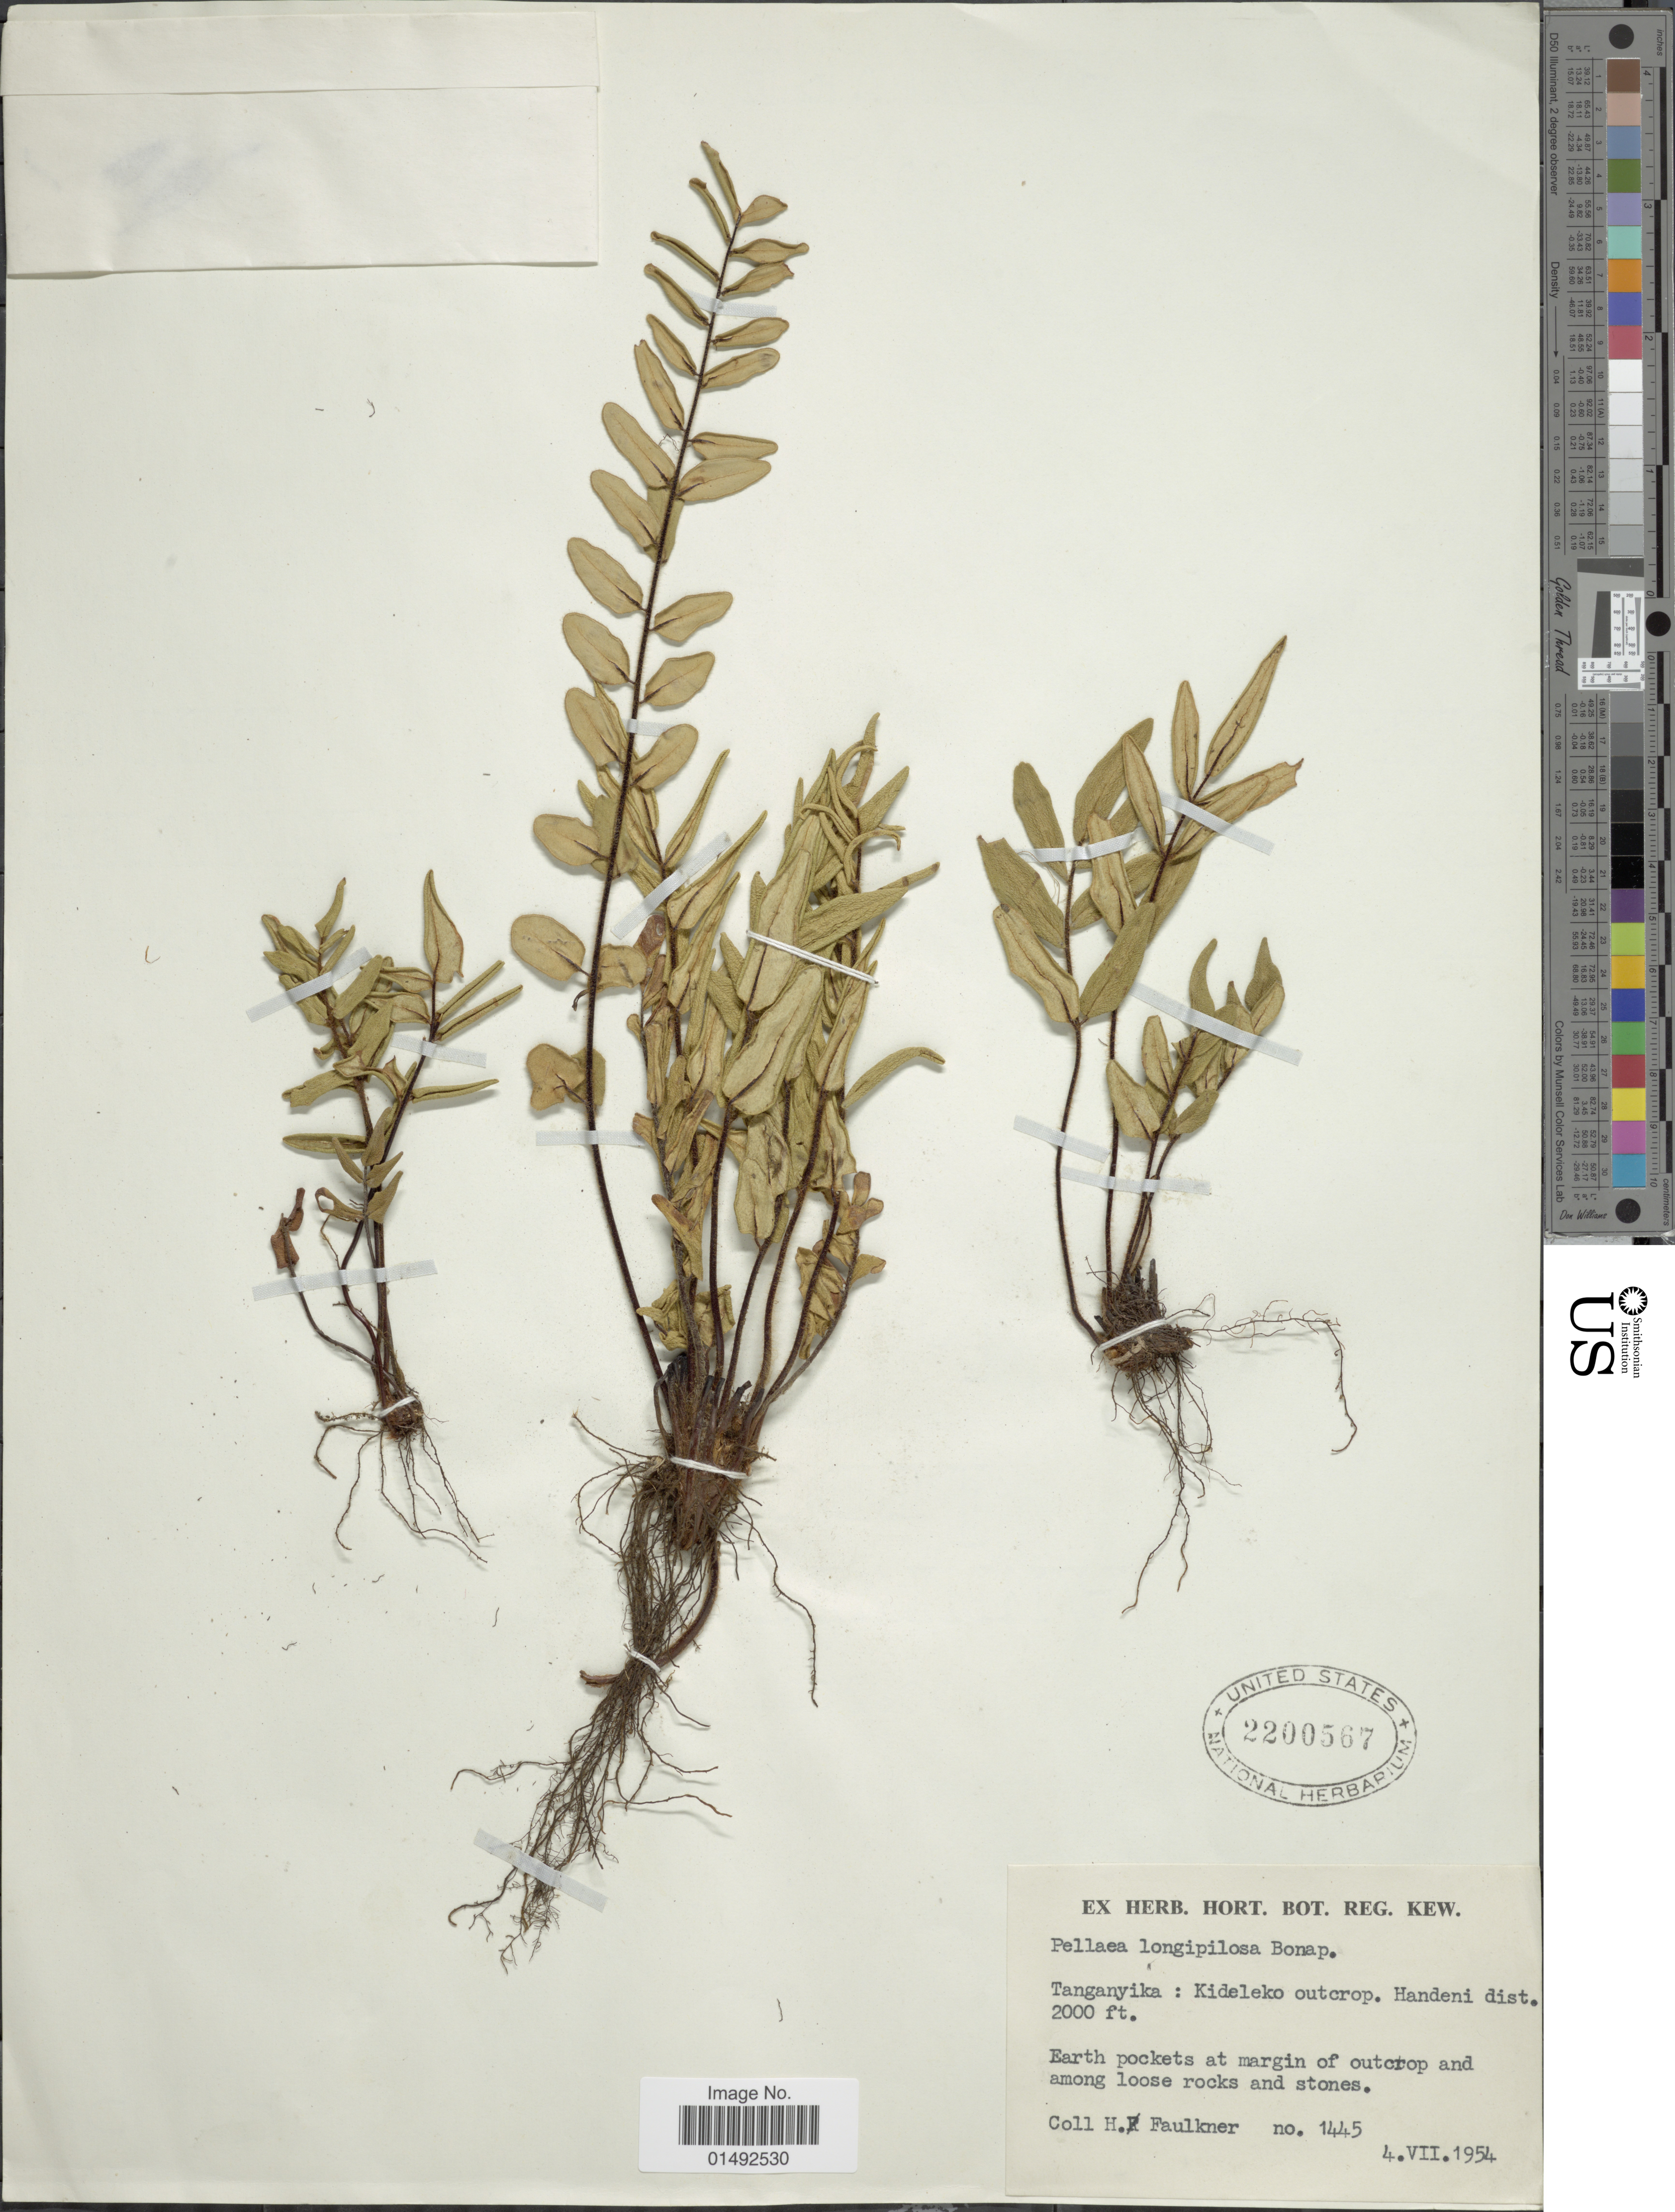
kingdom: Plantae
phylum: Tracheophyta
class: Polypodiopsida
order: Polypodiales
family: Pteridaceae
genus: Pellaea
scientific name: Pellaea longipilosa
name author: Bonap.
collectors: H. Faulkner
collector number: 1445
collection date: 1954-07-04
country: Tanzania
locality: Kideleko outcrop. Handeni dist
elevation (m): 610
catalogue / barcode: US 2200567